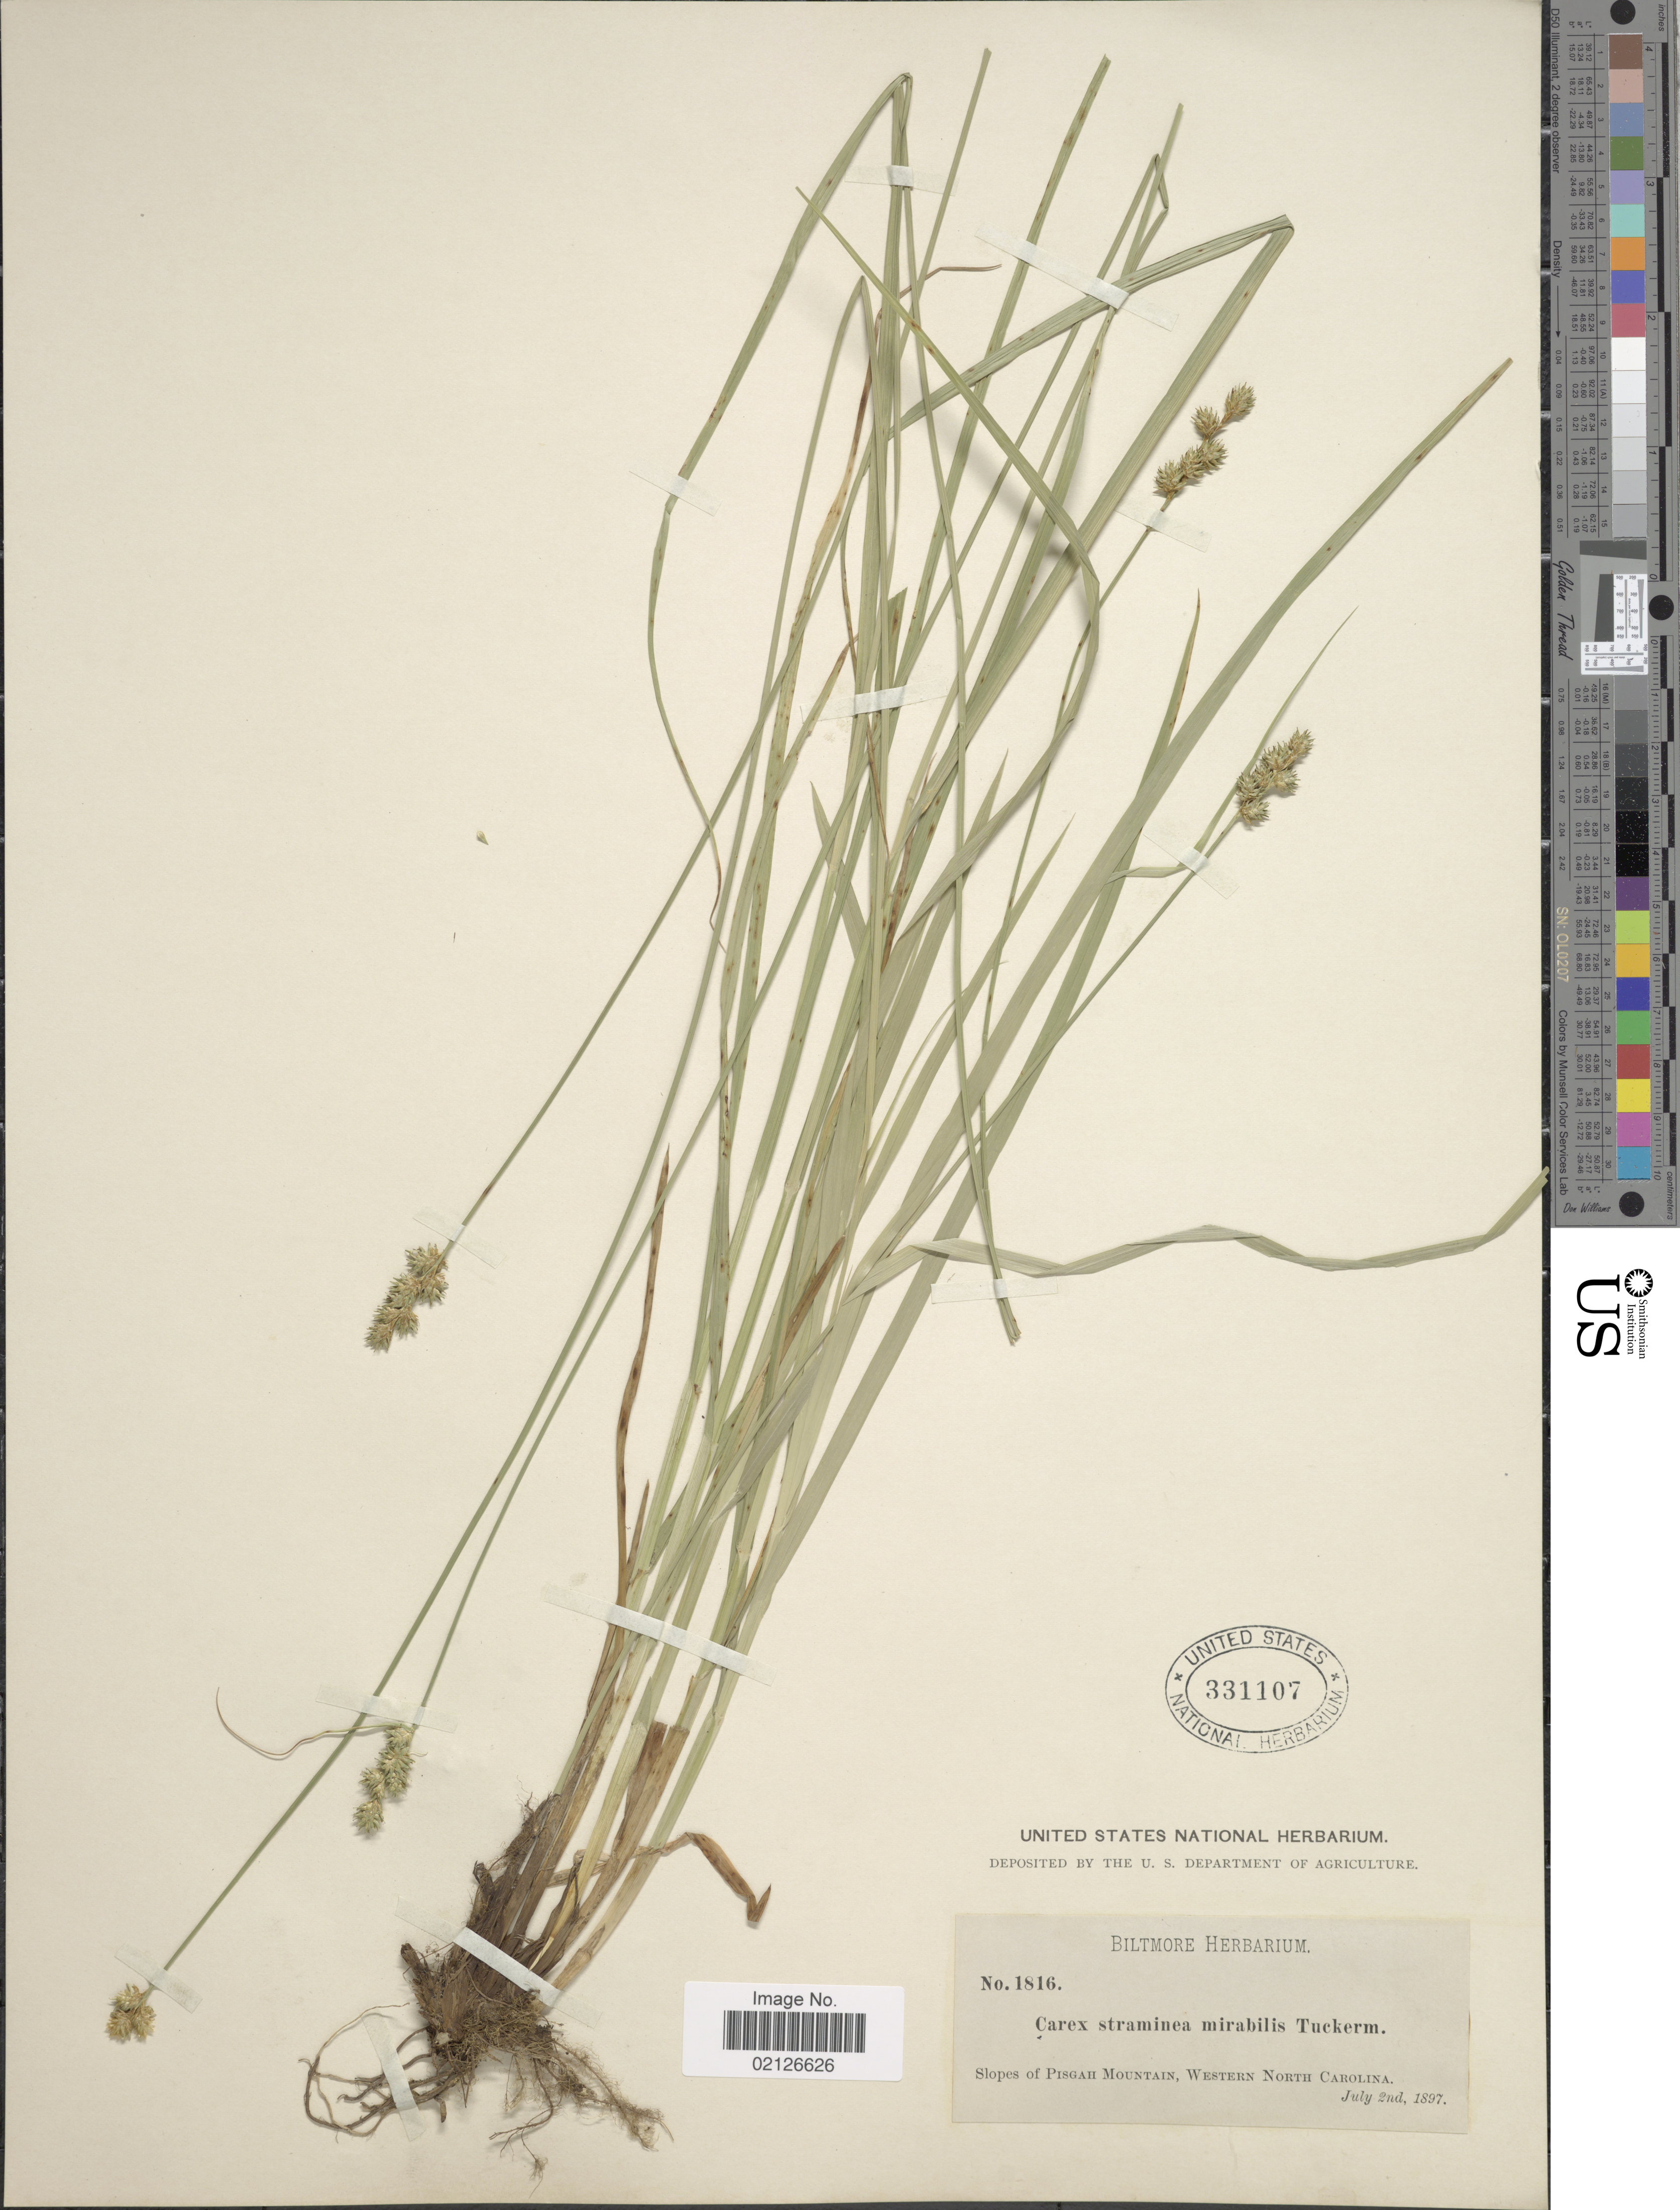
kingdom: Plantae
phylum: Tracheophyta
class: Liliopsida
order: Poales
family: Cyperaceae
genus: Carex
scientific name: Carex normalis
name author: Mack.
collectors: ex herb. Biltmore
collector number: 1816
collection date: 1897-07-02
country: United States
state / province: North Carolina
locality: Slopes of Pishag Mountains, Western North Carolina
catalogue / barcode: US 331107